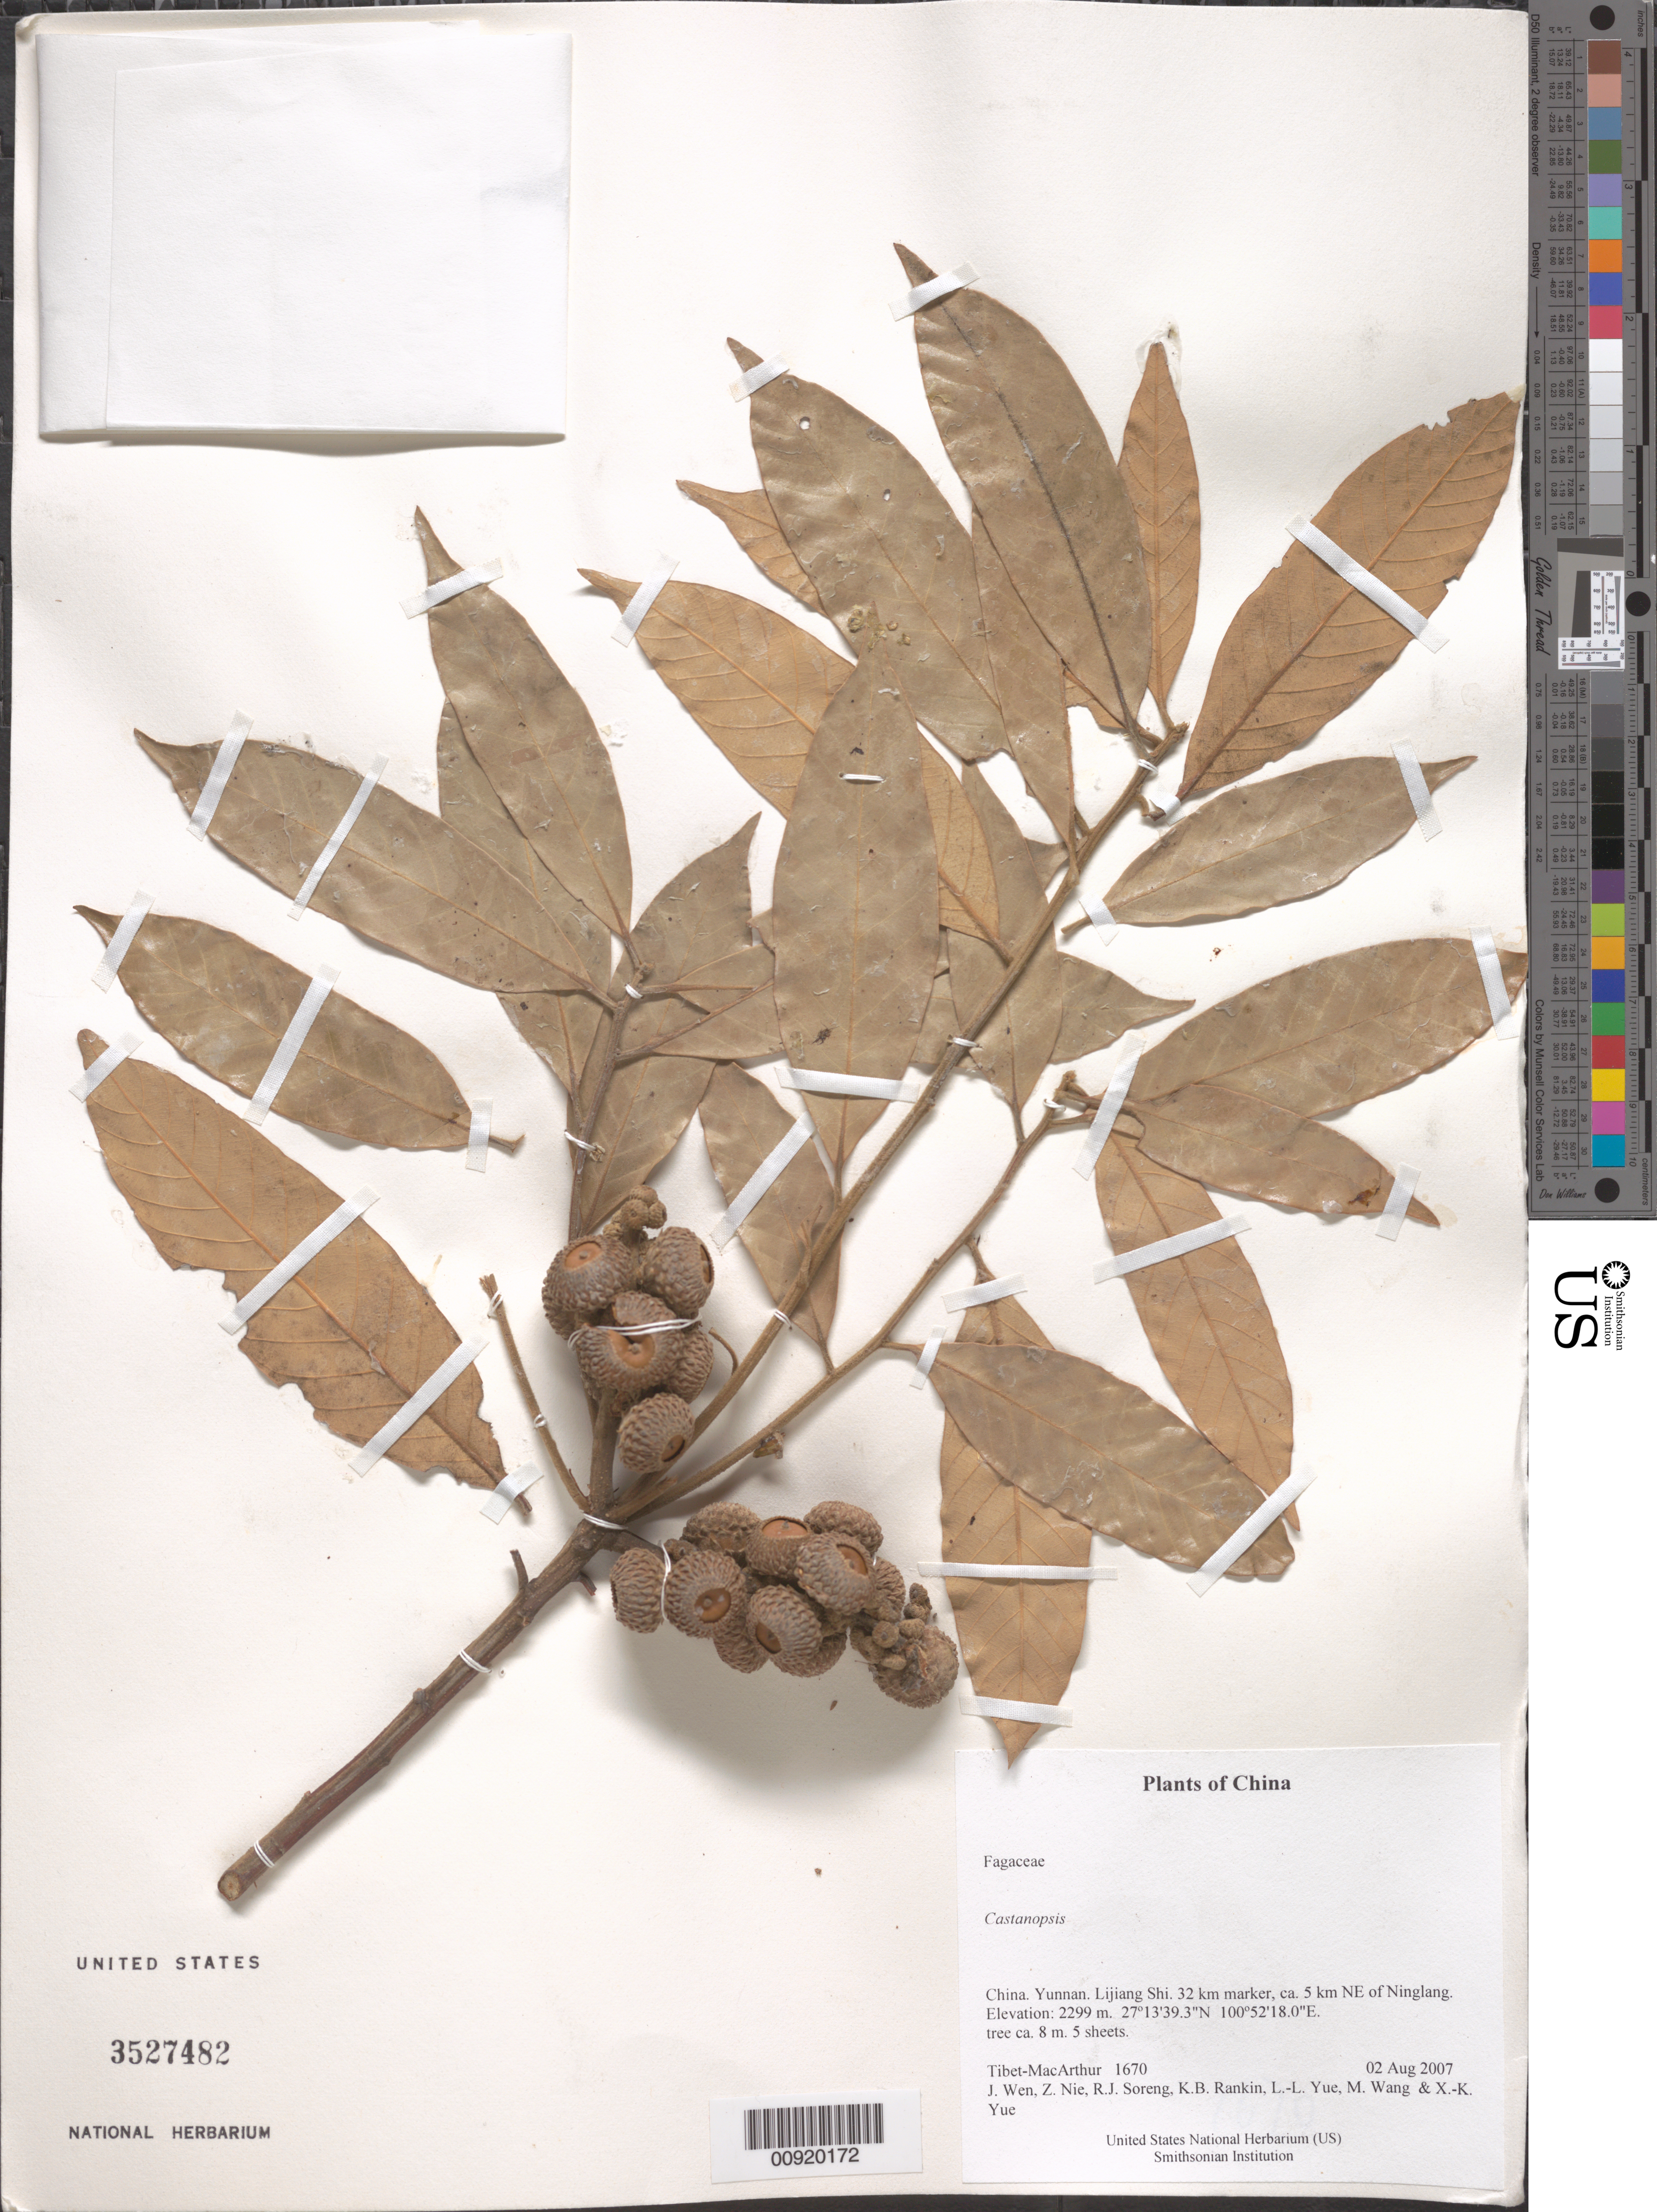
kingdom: Plantae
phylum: Tracheophyta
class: Magnoliopsida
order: Fagales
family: Fagaceae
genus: Castanopsis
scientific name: Castanopsis sp.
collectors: Tibet-MacArthur, J. Wen, Z. Nie, R. J. Soreng, K. Rankin, L. Yue, M. Wang & X. Yue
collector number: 1670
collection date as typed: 02 Aug 2007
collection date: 2007-08-02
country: China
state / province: Yunnan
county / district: Lijiang Shi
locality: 32 km marker, ca. 5 km NE of Ninglang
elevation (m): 2299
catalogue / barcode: US 3527482